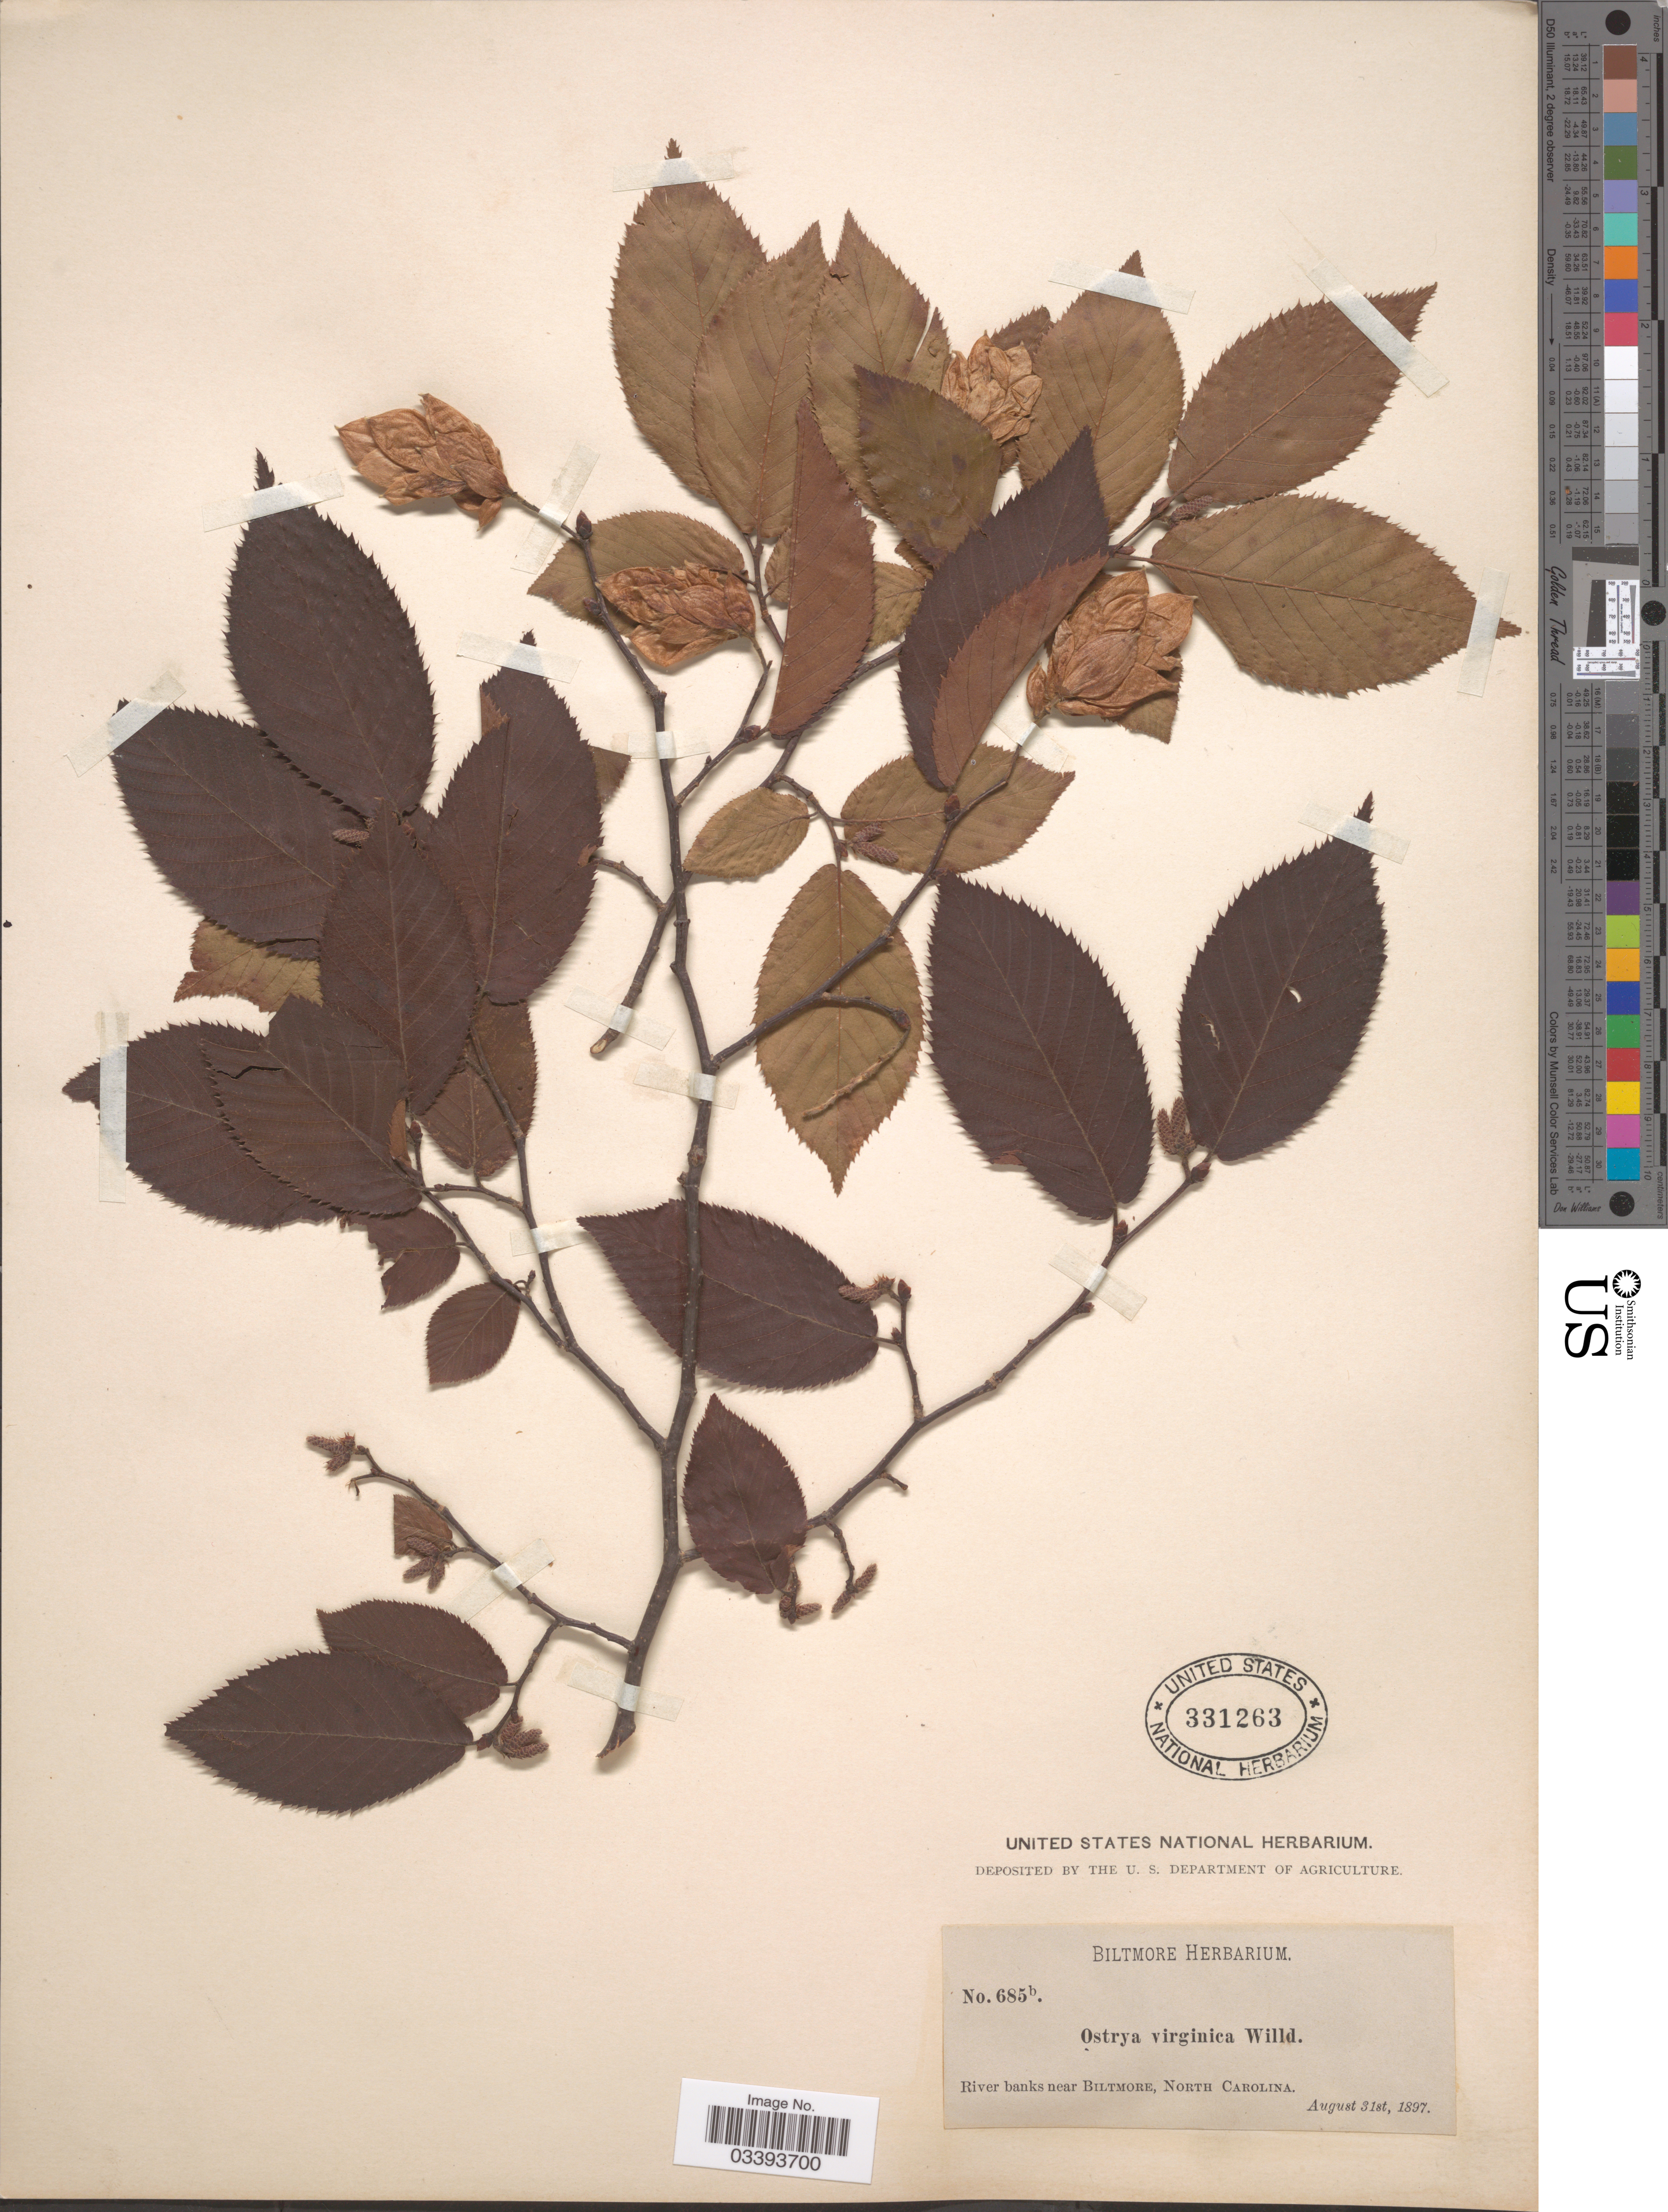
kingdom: Plantae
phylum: Tracheophyta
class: Magnoliopsida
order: Fagales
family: Betulaceae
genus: Ostrya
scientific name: Ostrya virginiana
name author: (Mill.) K. Koch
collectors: ex herb. Biltmore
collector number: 685b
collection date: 1897-08-31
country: United States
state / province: North Carolina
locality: River banks near Biltmore.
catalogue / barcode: US 331263